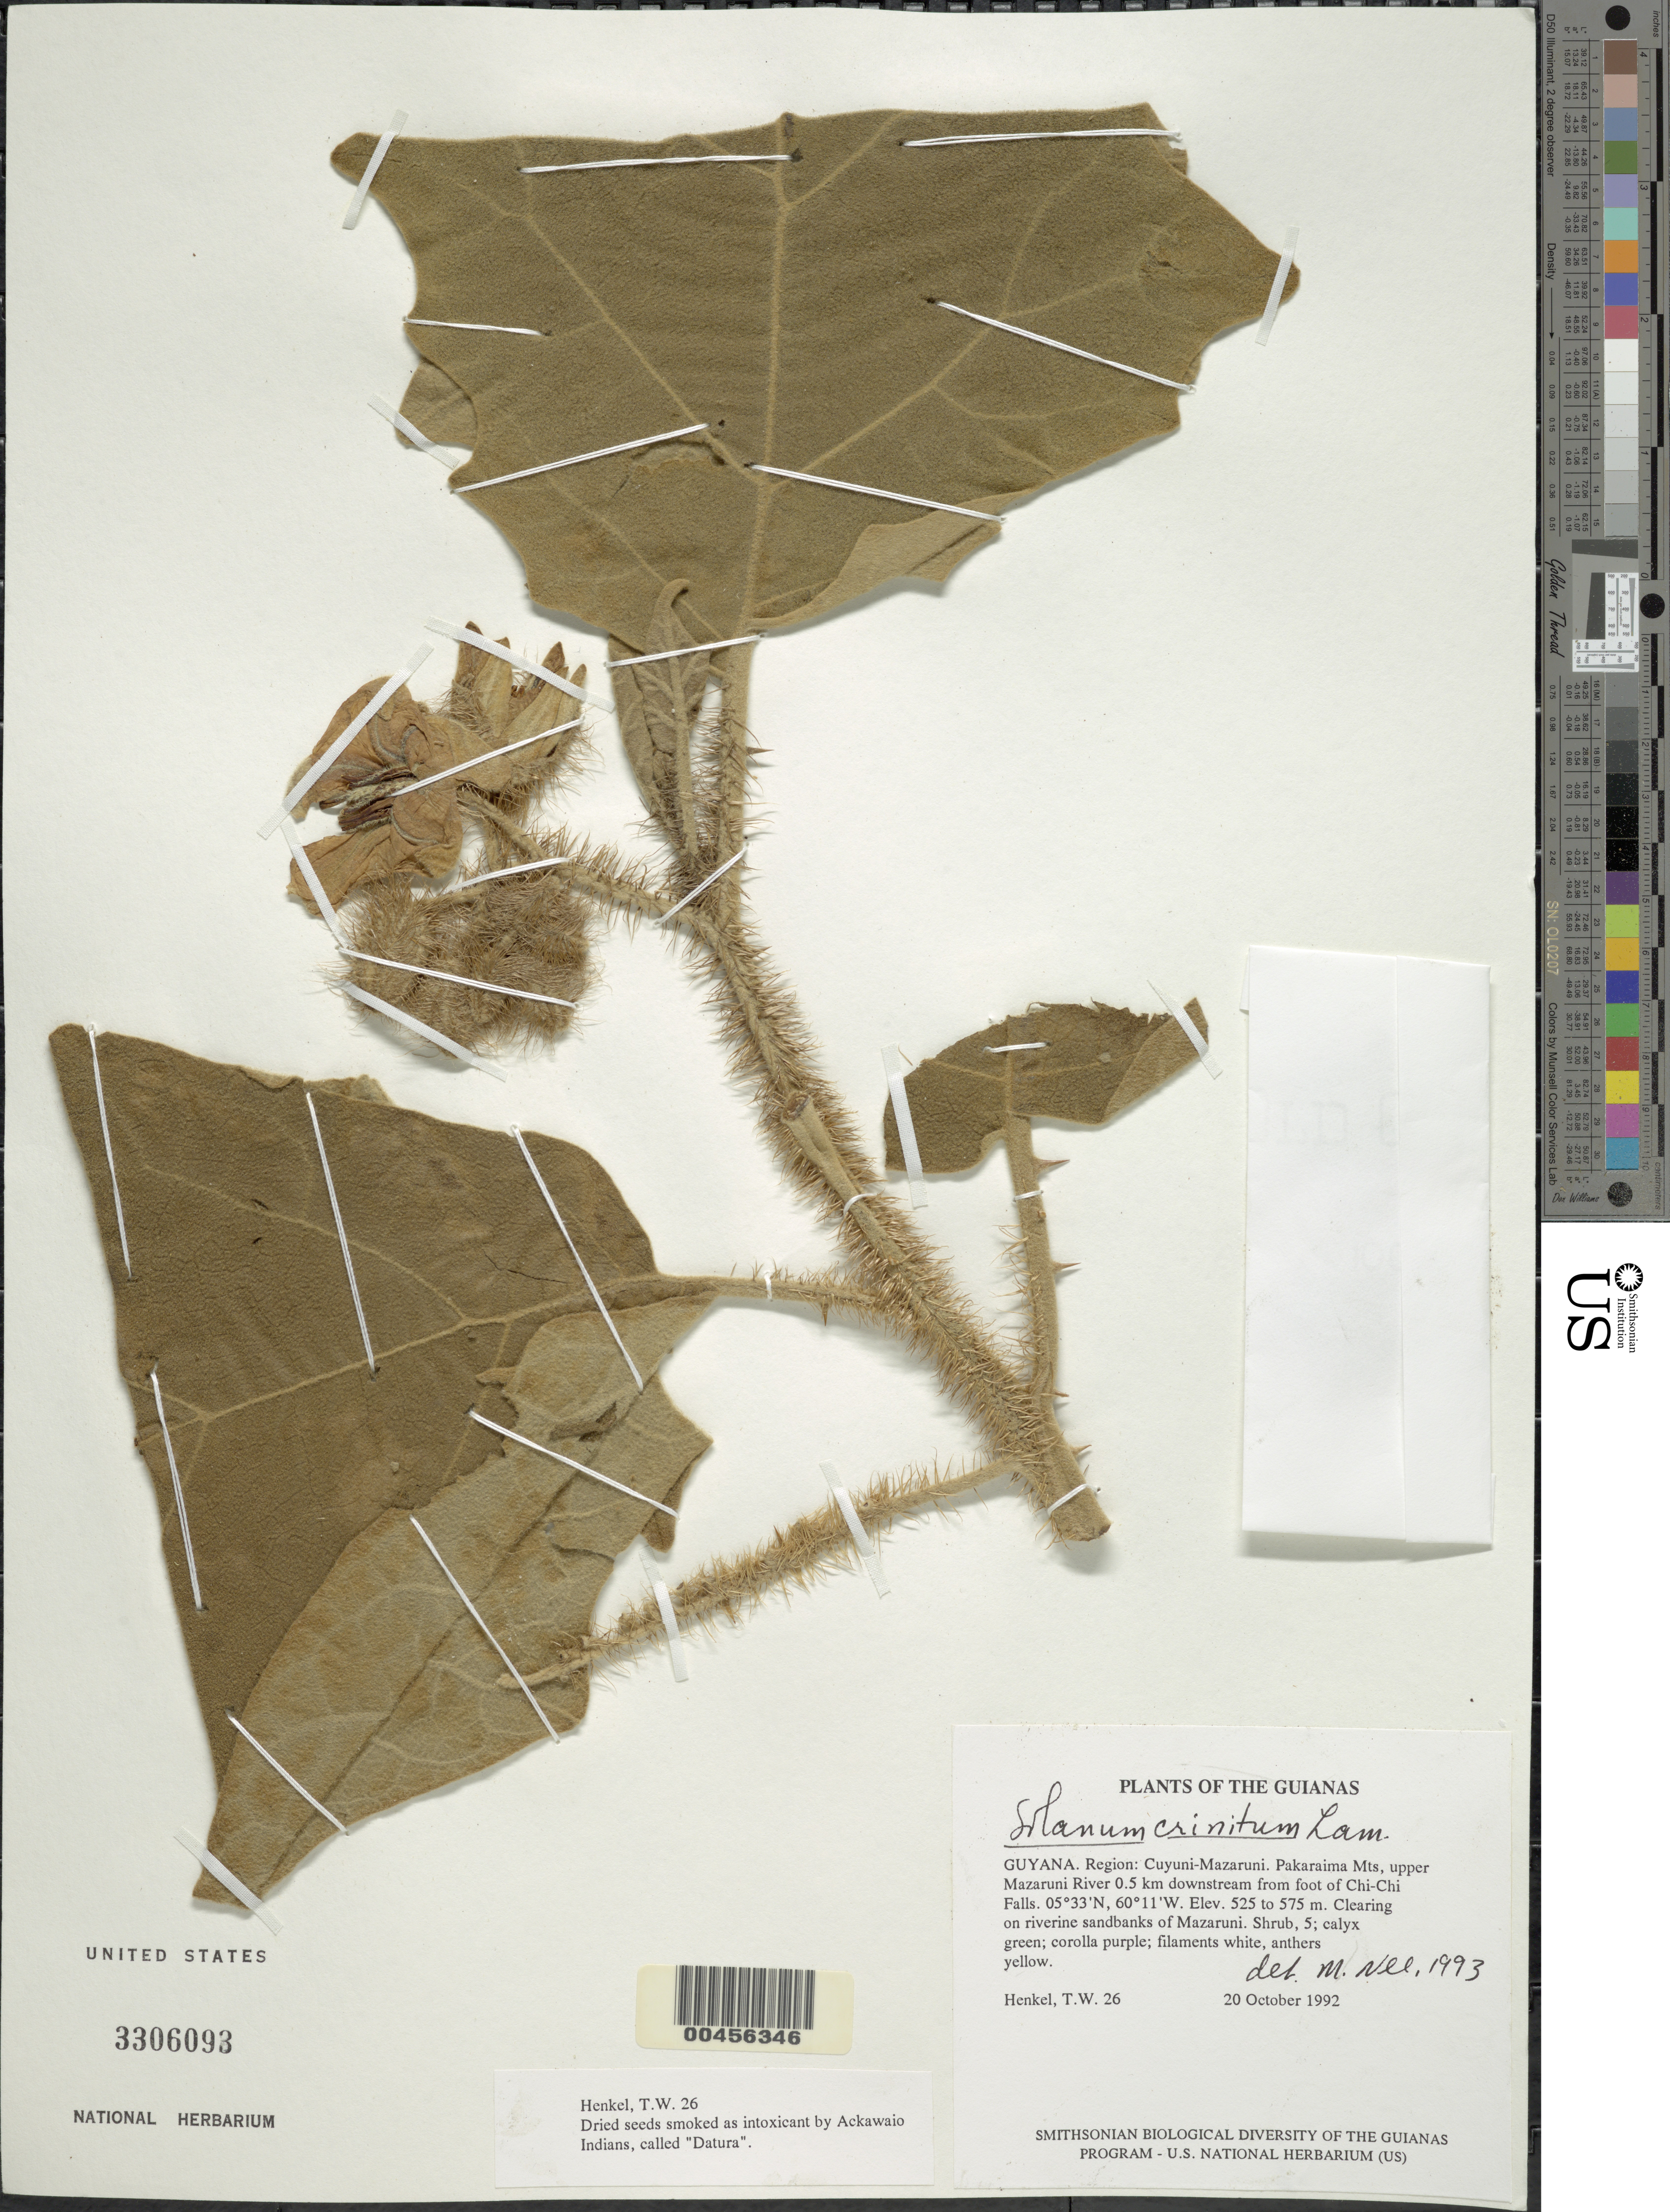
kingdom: Plantae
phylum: Tracheophyta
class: Magnoliopsida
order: Solanales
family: Solanaceae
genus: Solanum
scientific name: Solanum crinitum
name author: Lam.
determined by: Nee, Michael H.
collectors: T. Henkel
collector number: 26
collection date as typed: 10 Oct 1992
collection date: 1992-10-10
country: Guyana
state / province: Cuyuni-Mazaruni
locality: Pakaraima Mts, upper Mazaruni River 0.5 km downstream from foot of Chi-Chi Falls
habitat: Clearing on riverine sandbanks.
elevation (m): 525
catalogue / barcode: US 3306093